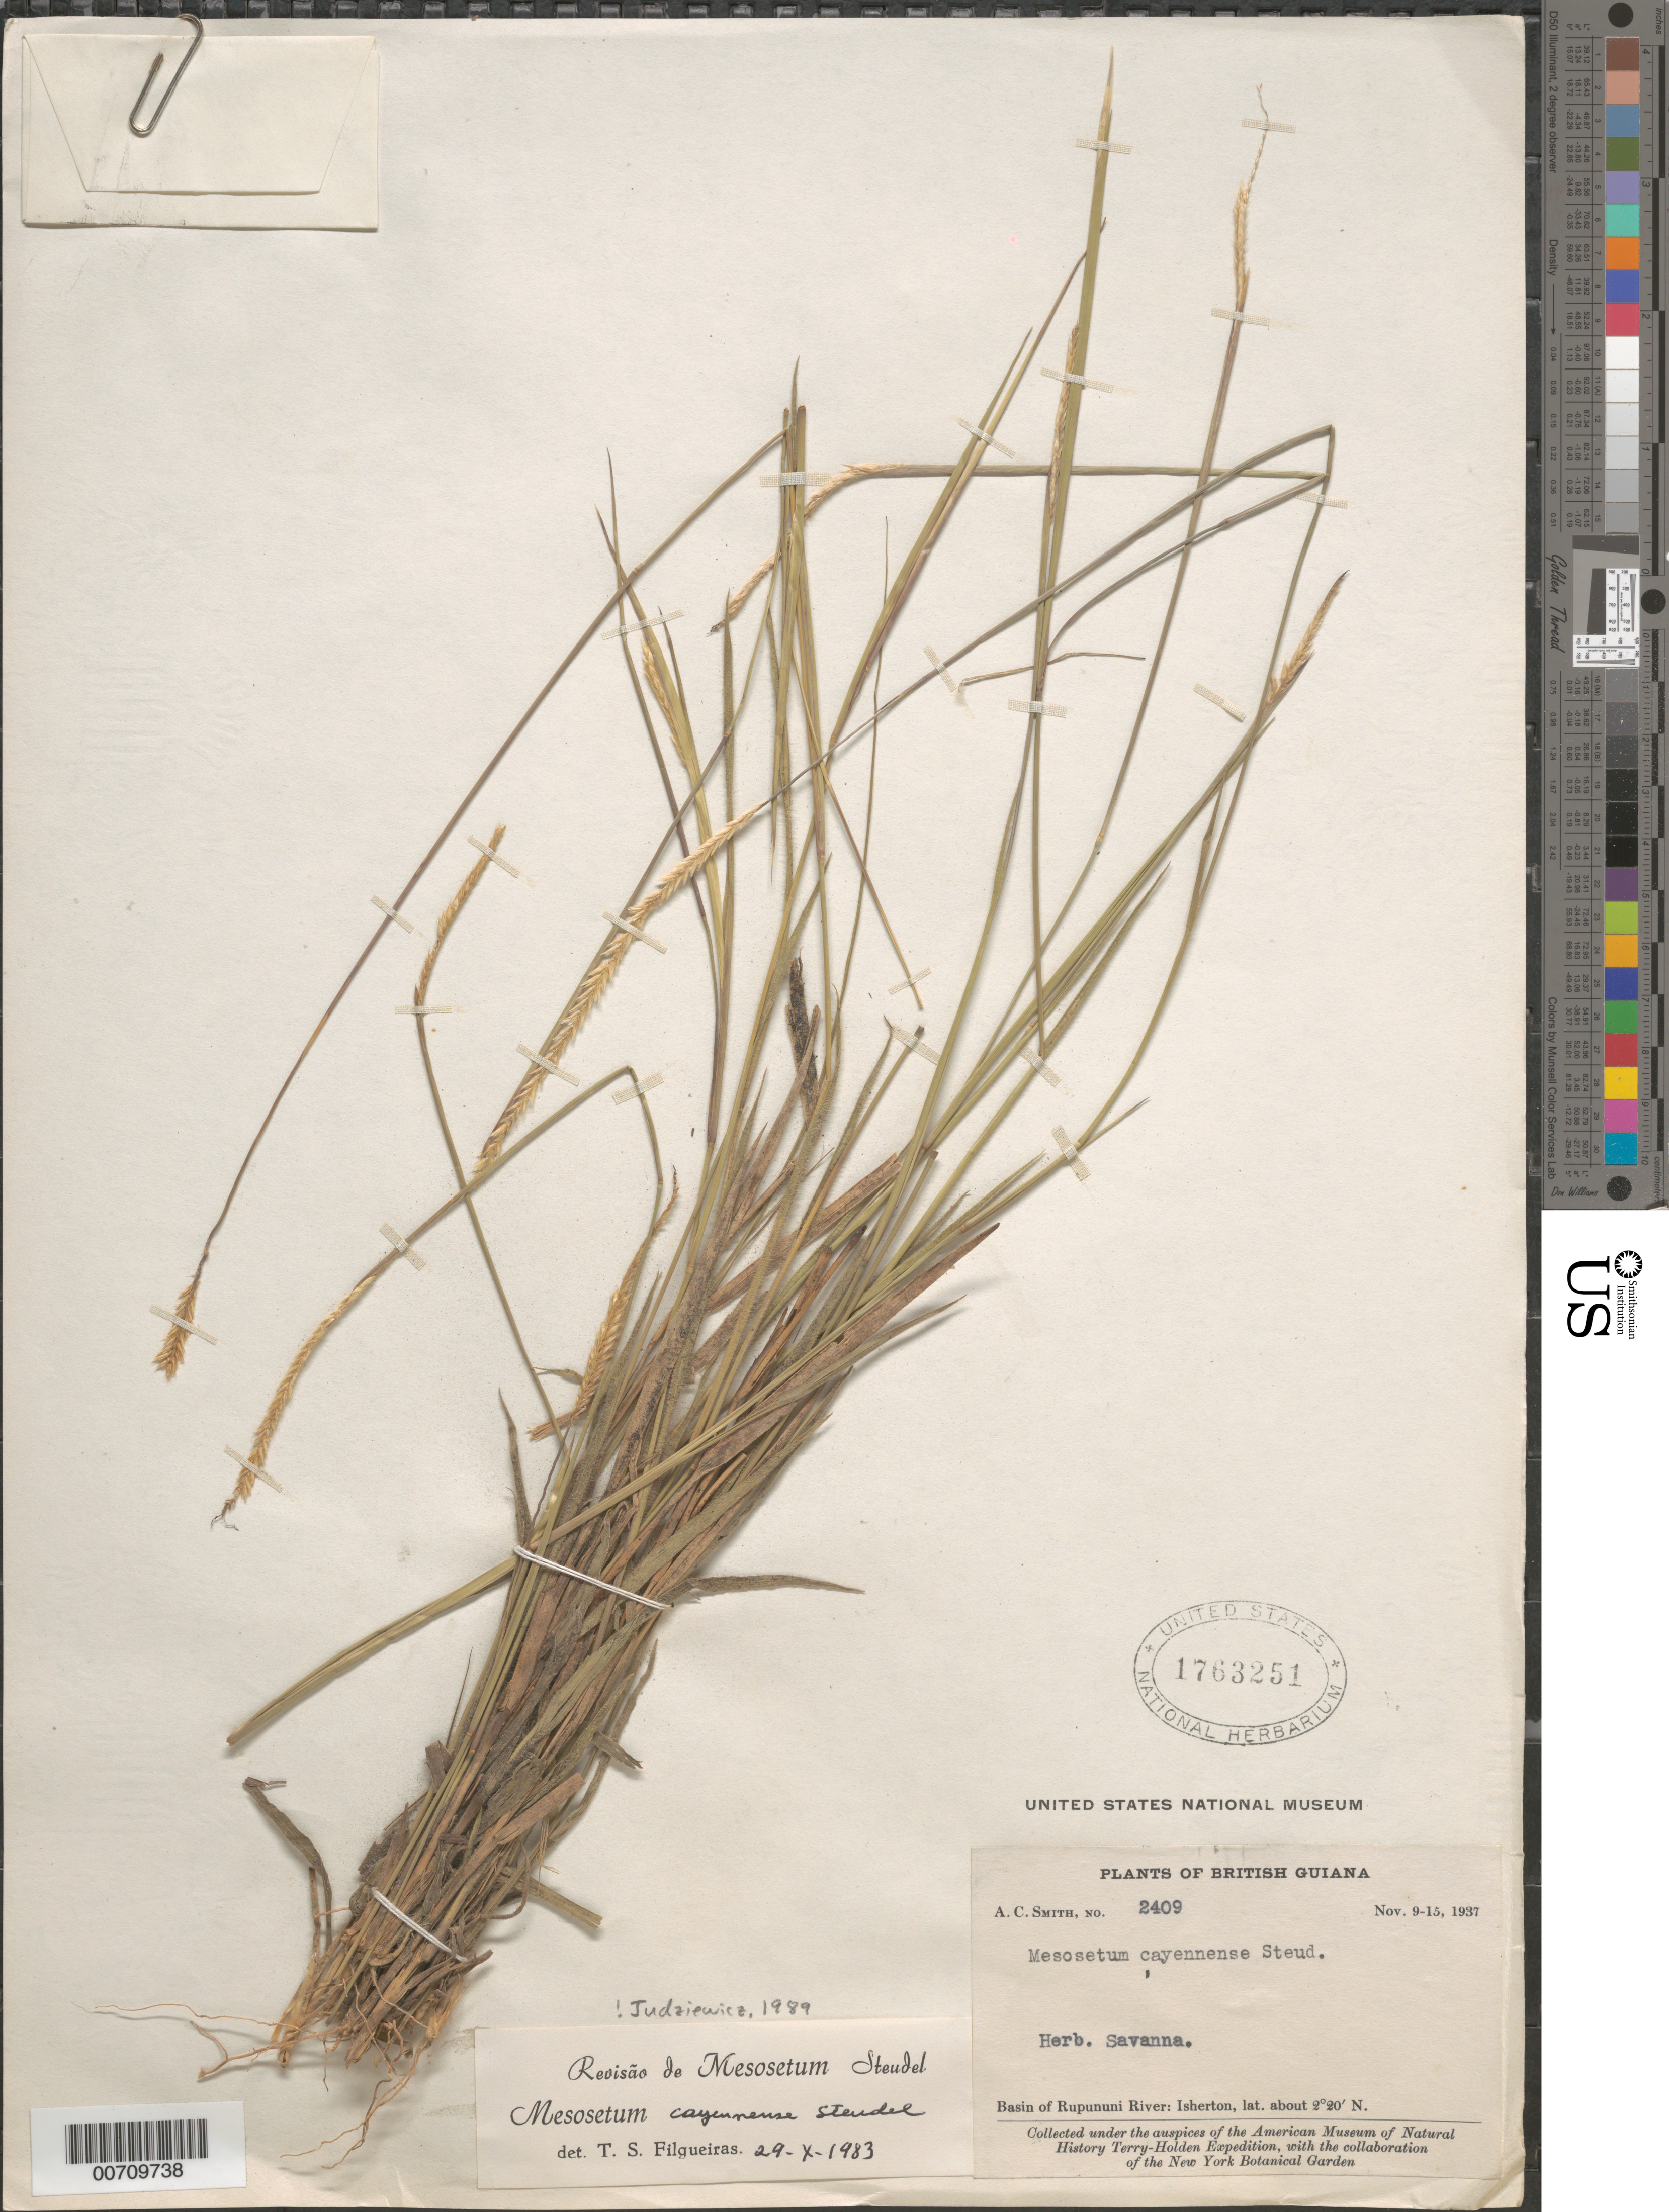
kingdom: Plantae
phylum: Tracheophyta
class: Liliopsida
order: Poales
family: Poaceae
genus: Mesosetum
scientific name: Mesosetum cayennense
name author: Steud.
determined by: Judziewicz, E. J.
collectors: A. C. Smith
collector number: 2409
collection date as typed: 9-Nov-37 to 15-Nov-37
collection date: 1937-11-09/1937-11-15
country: Guyana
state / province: U. Takutu-U. Essequibo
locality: Isherton, basin of Rupununi River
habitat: Savanna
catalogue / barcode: US 1763251